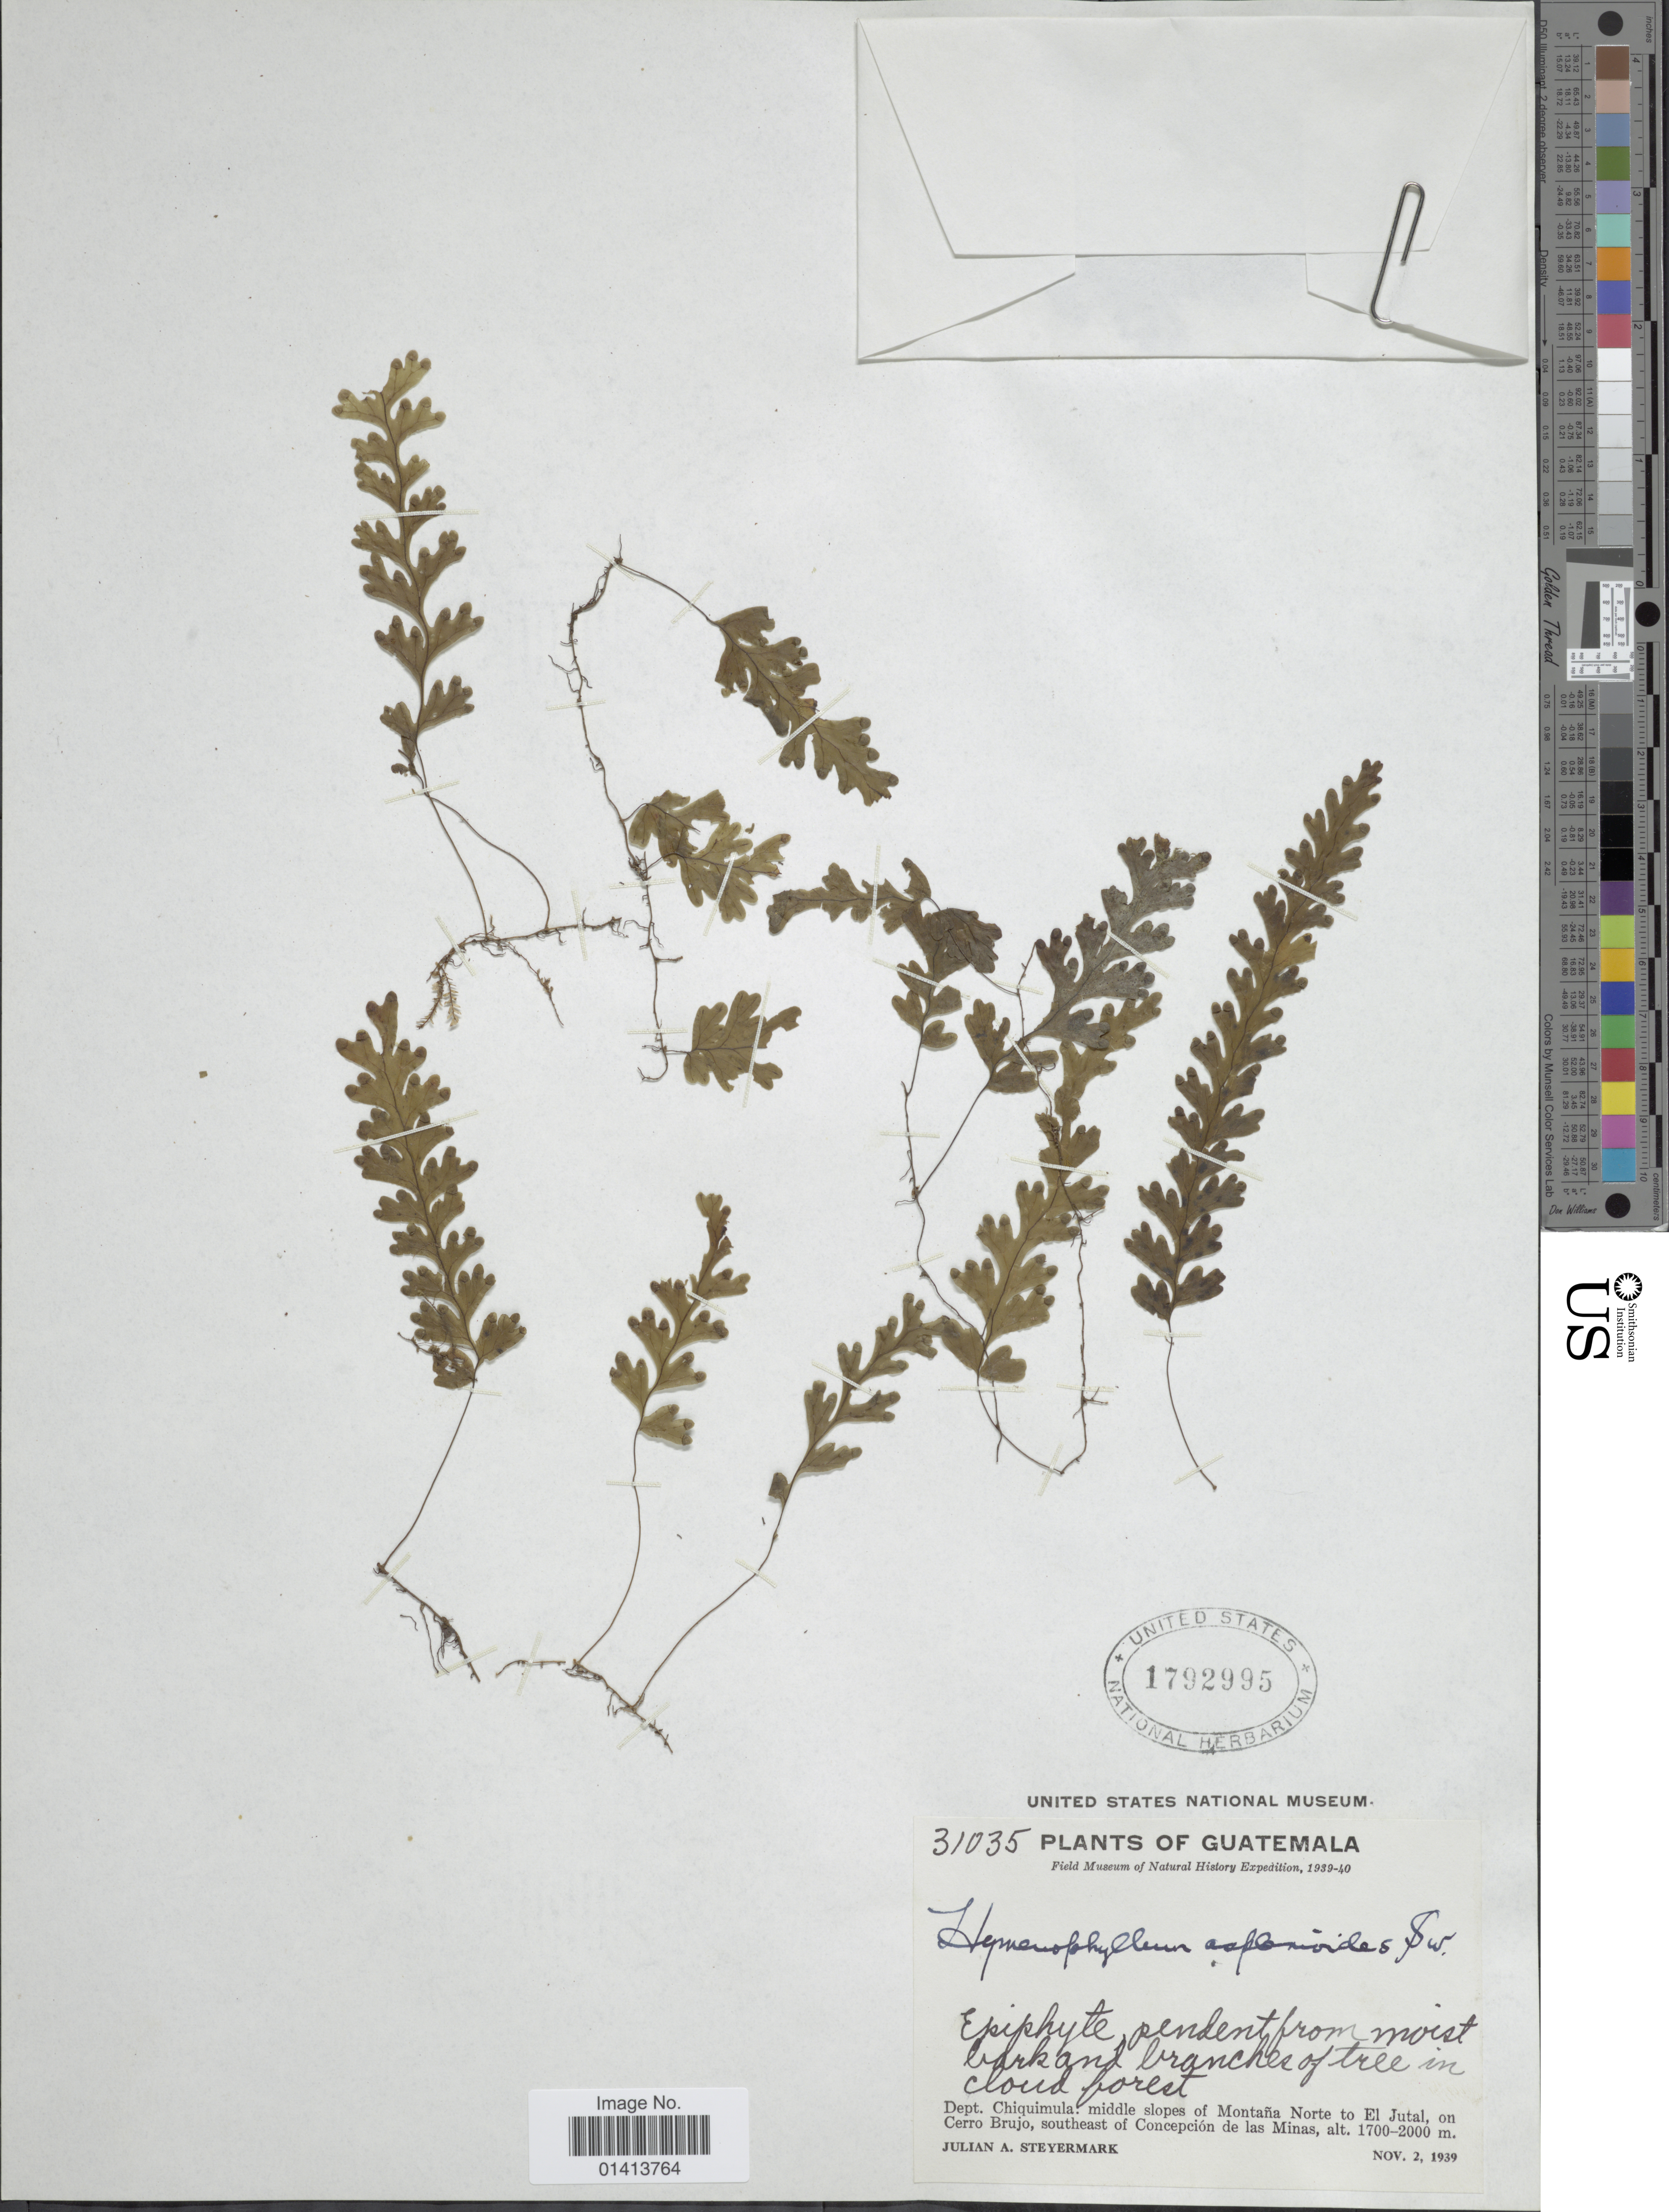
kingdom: Plantae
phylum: Tracheophyta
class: Polypodiopsida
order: Hymenophyllales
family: Hymenophyllaceae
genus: Hymenophyllum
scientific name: Hymenophyllum asplenioides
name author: (Sw.) Sw.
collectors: J. Steyermark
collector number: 31035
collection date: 1939-11-02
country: Guatemala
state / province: Chiquimula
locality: Dept Chiquimula: middle slopes of Montaña Norte to El Jutal, on cerro Brujo, southeast of Concepción de las Minas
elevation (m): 1700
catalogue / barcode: US 1792995